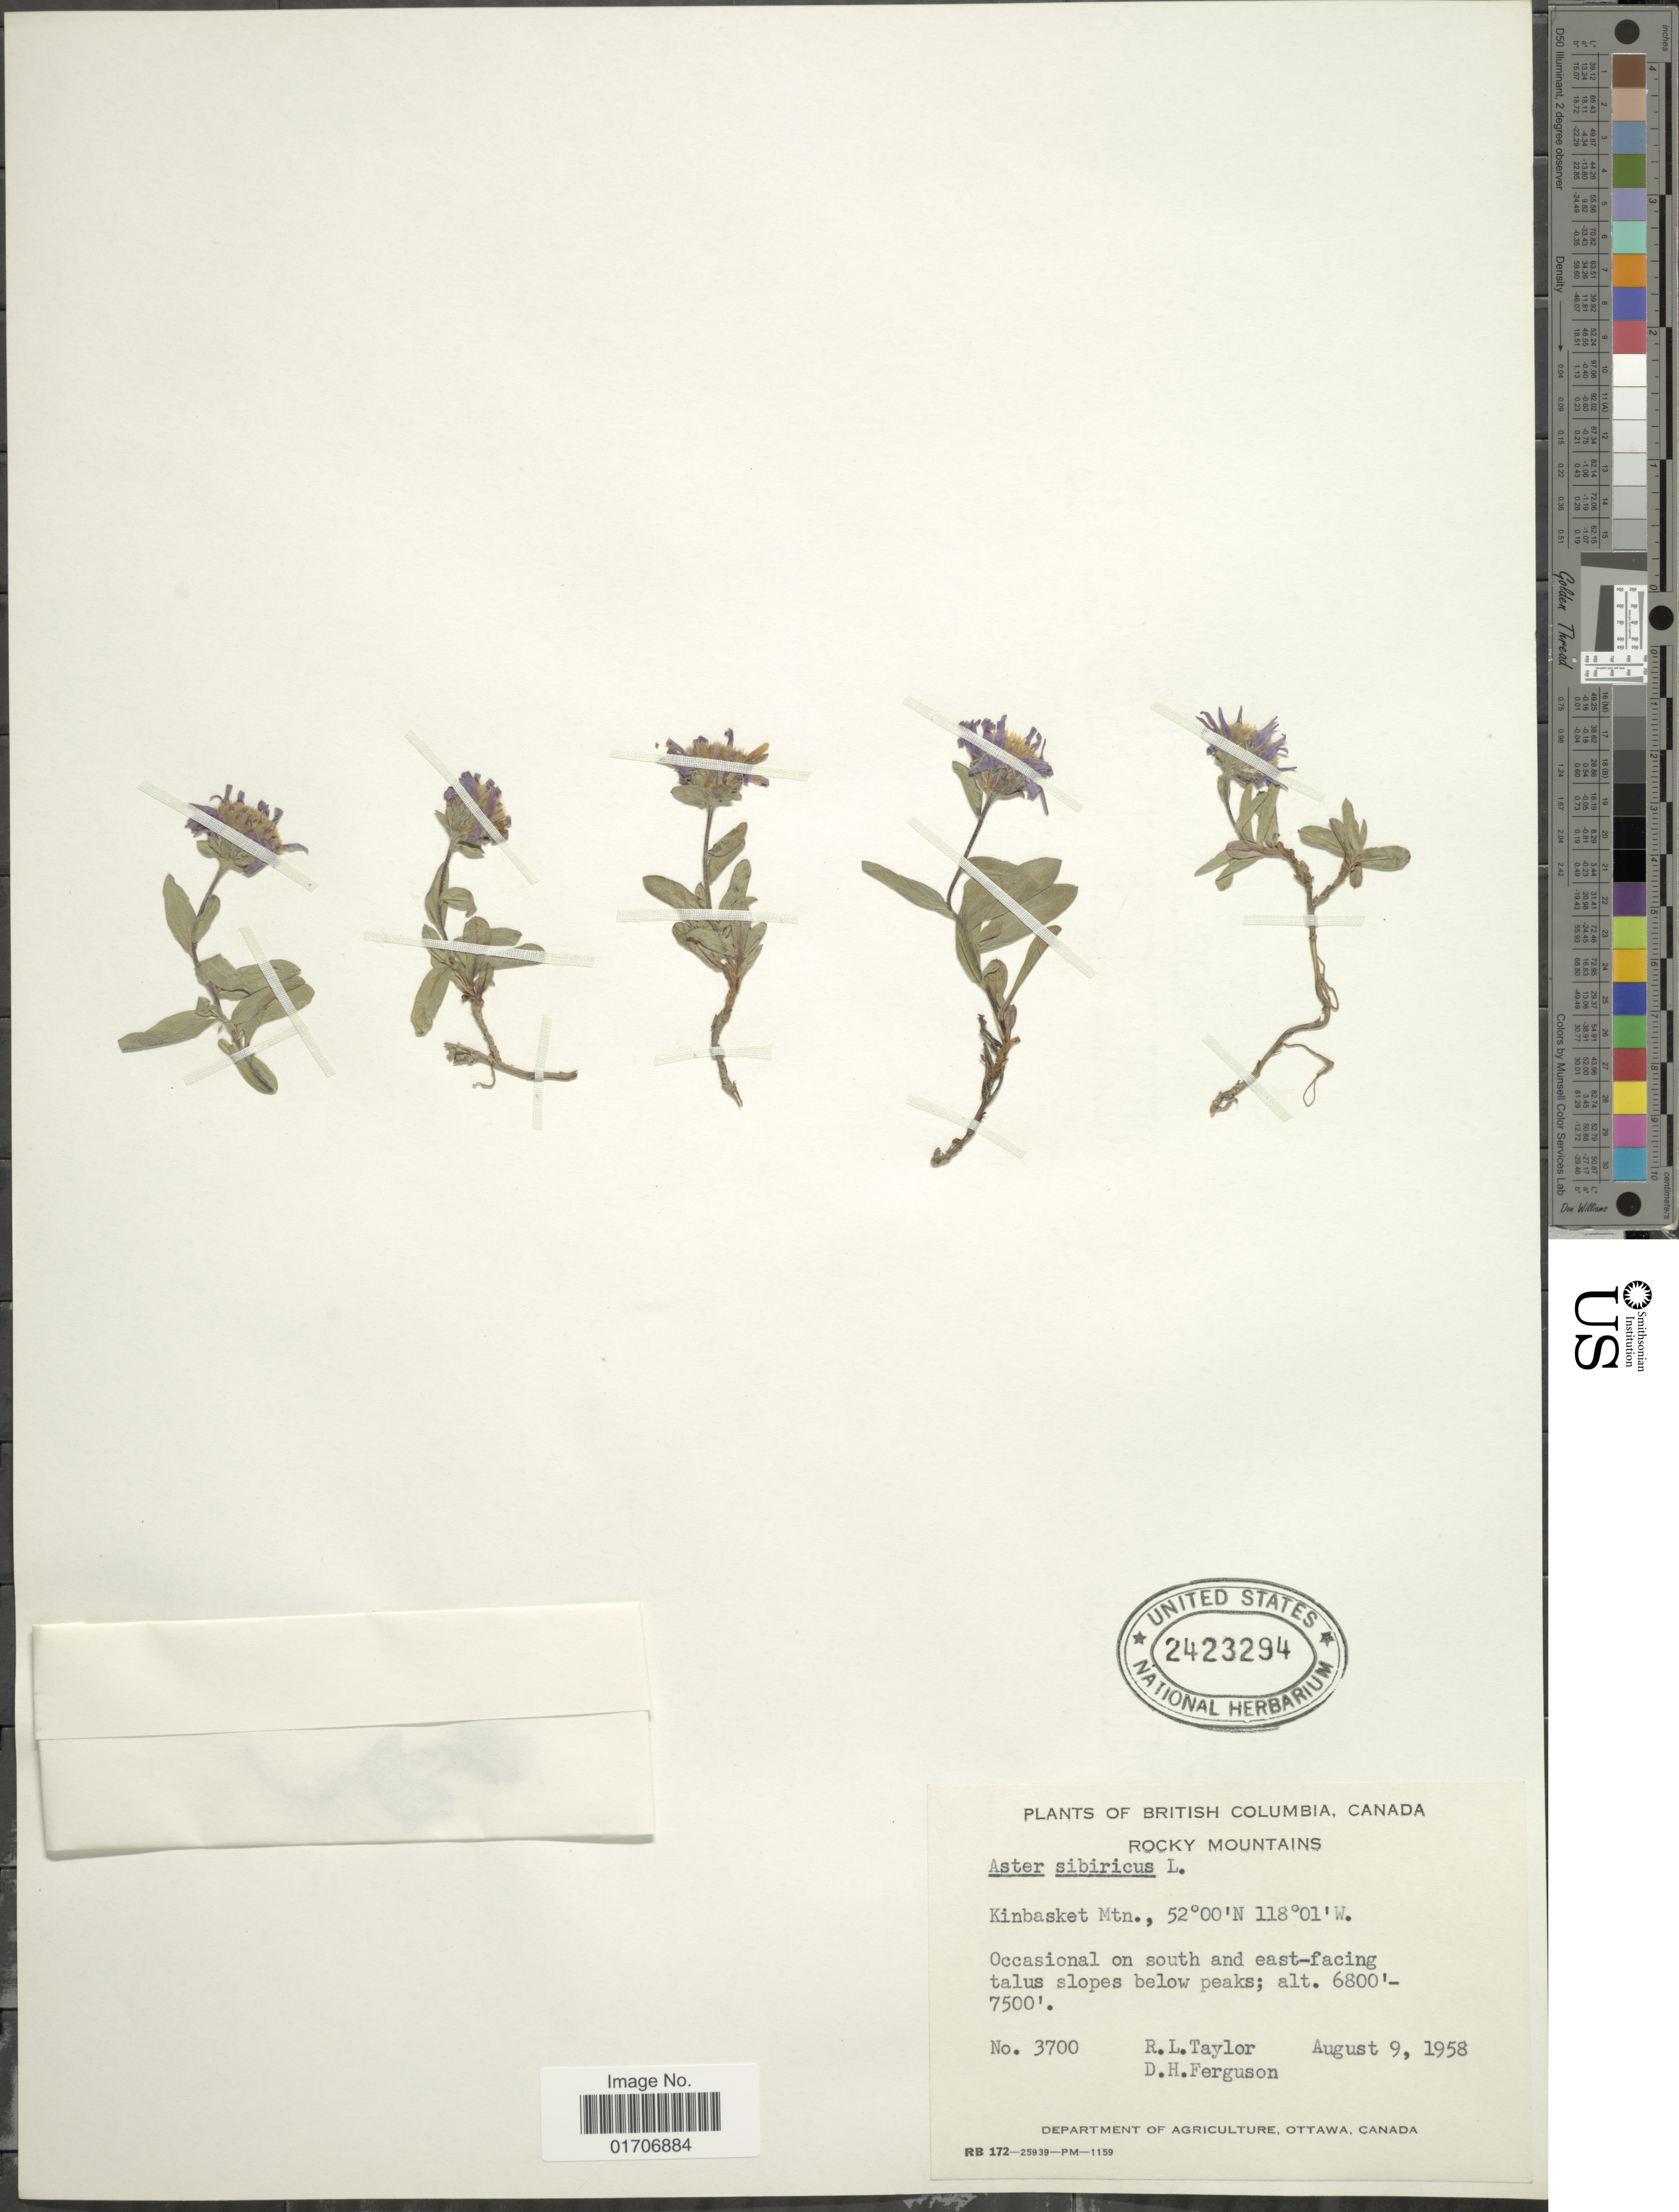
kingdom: Plantae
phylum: Tracheophyta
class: Magnoliopsida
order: Asterales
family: Asteraceae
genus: Eurybia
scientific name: Eurybia sibirica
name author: (L.) G.L. Nesom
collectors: R. Taylor & D. Ferguson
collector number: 3700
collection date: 1958-08-09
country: Canada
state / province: British Columbia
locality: Rocky Mountains. Kinbasket Mtn.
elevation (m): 2073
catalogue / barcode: US 2423294